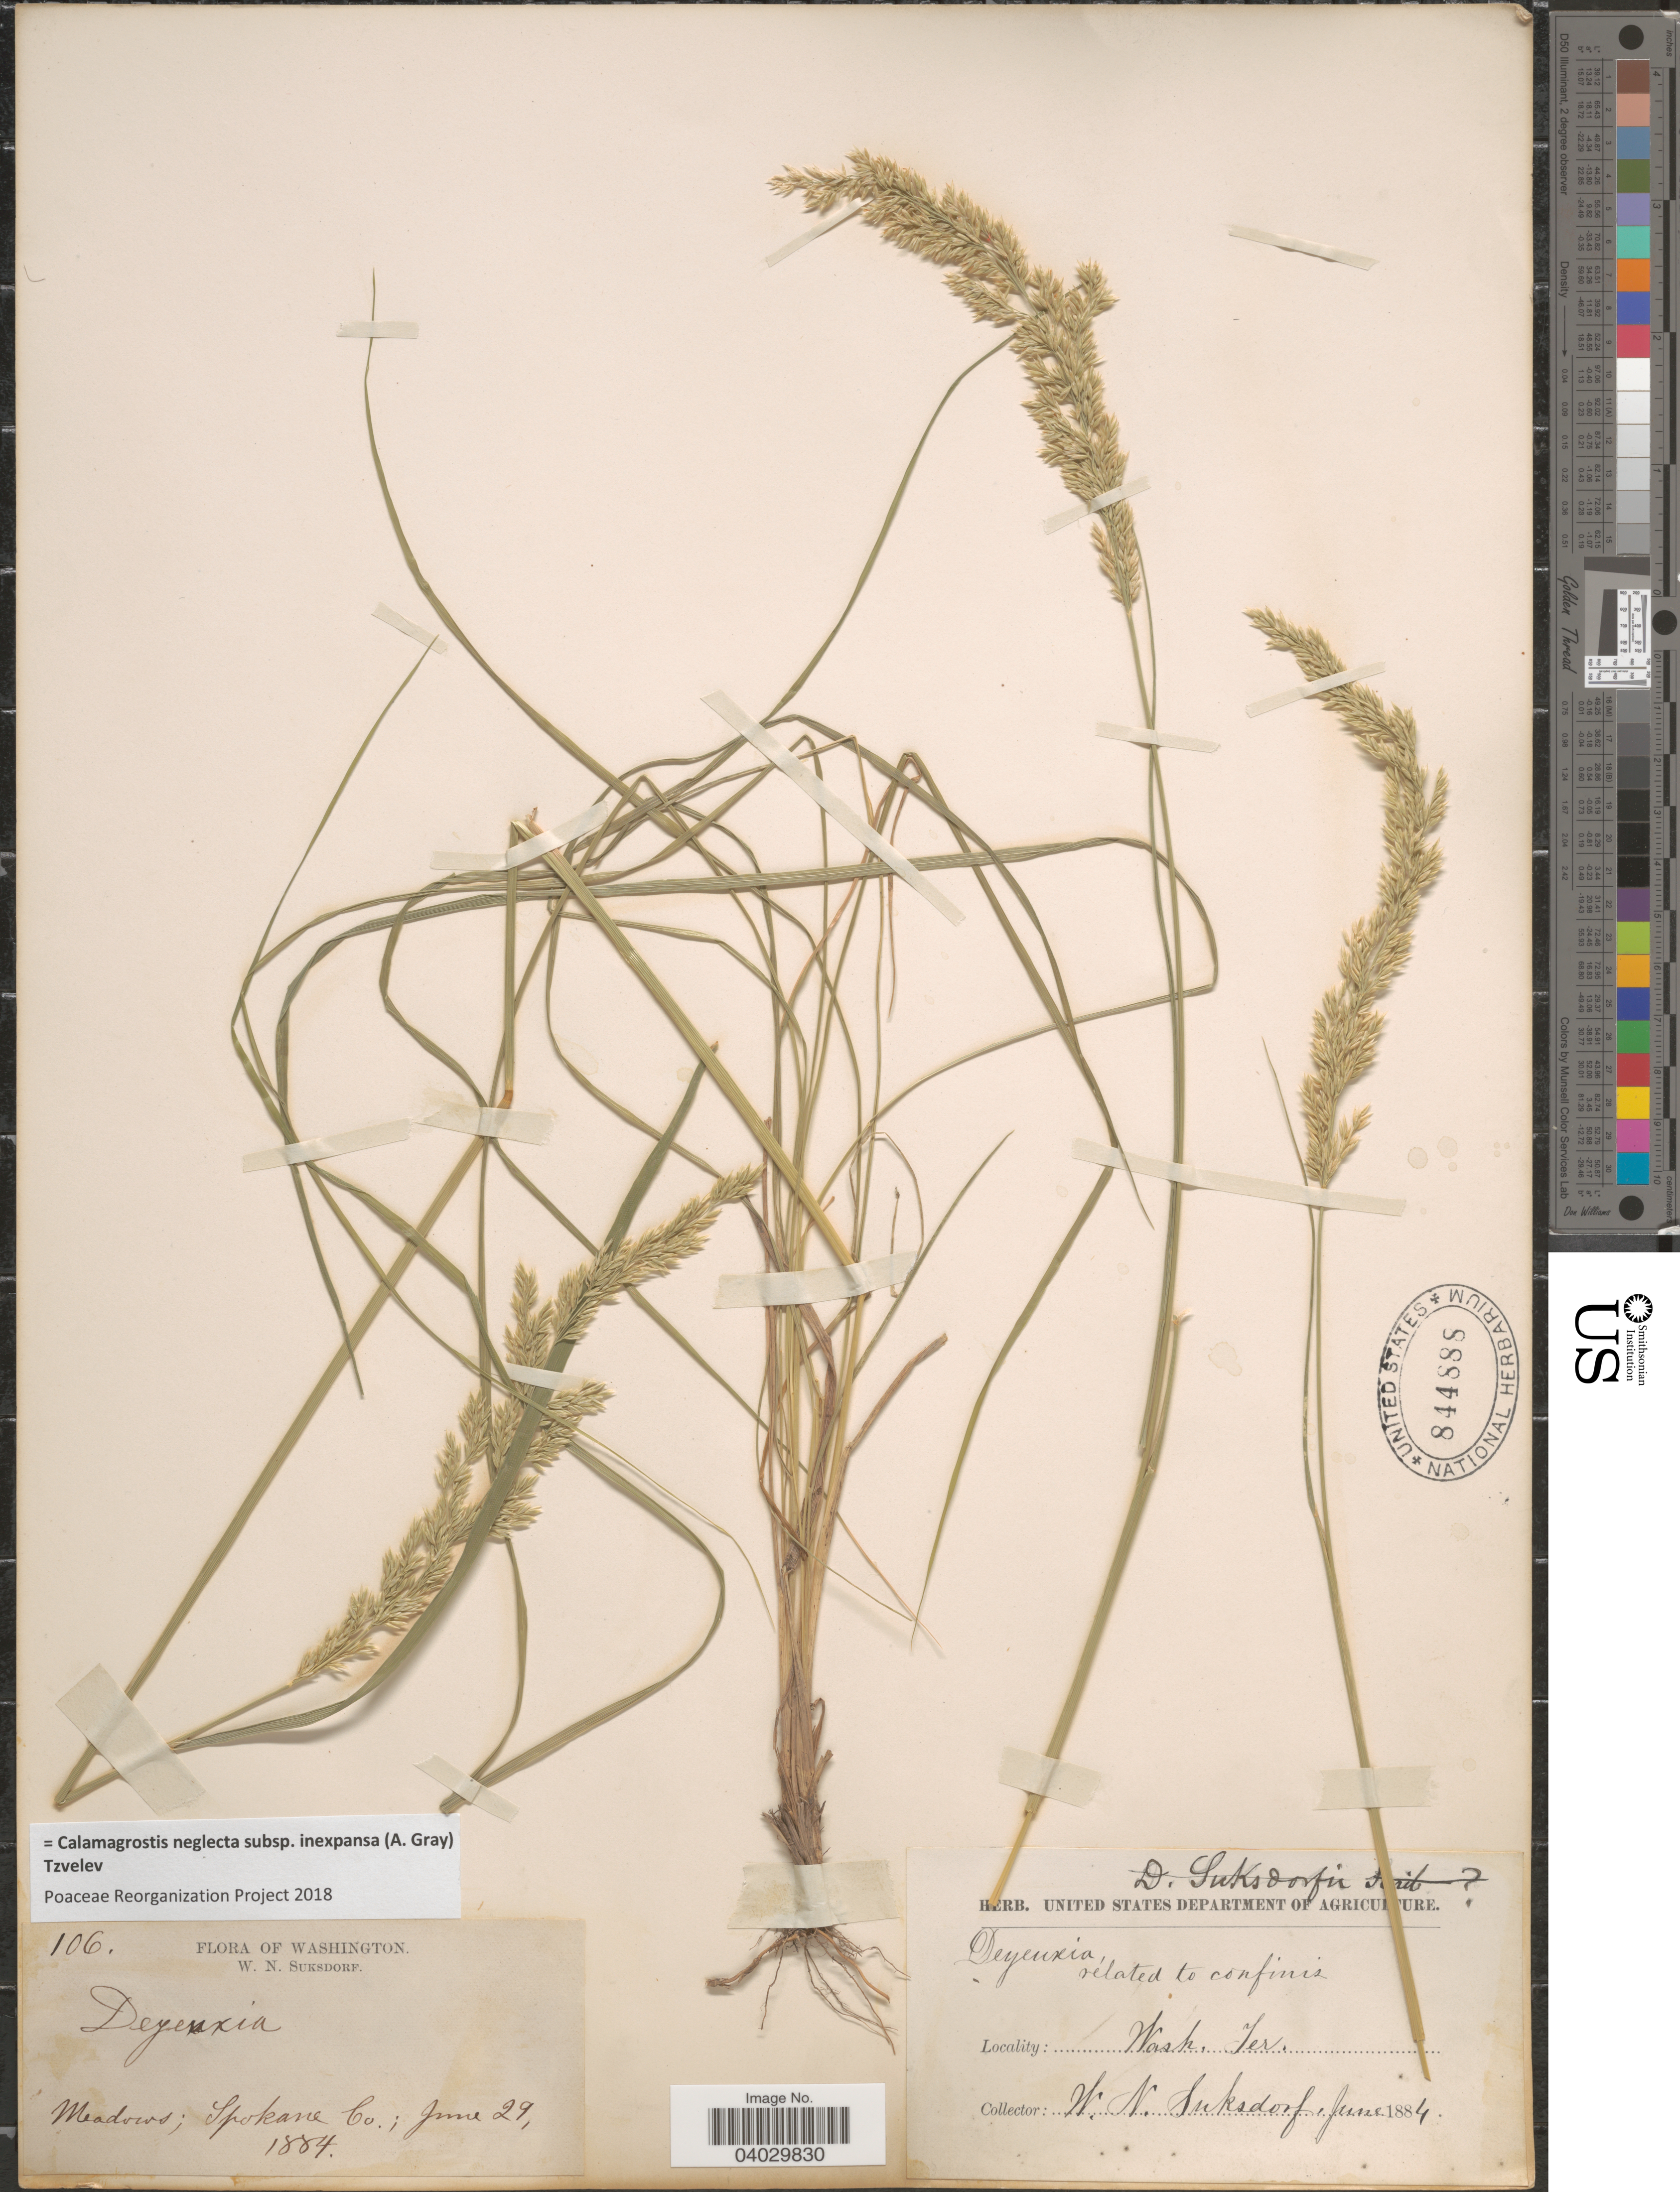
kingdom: Plantae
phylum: Tracheophyta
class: Liliopsida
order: Poales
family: Poaceae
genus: Calamagrostis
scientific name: Calamagrostis neglecta subsp. inexpansa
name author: (A. Gray) Tzvelev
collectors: W. N. Suksdorf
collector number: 106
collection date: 1884-06-29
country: United States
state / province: Washington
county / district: Spokane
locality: Meadows, Spokane Co. Wash. Ter.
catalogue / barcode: US 844888